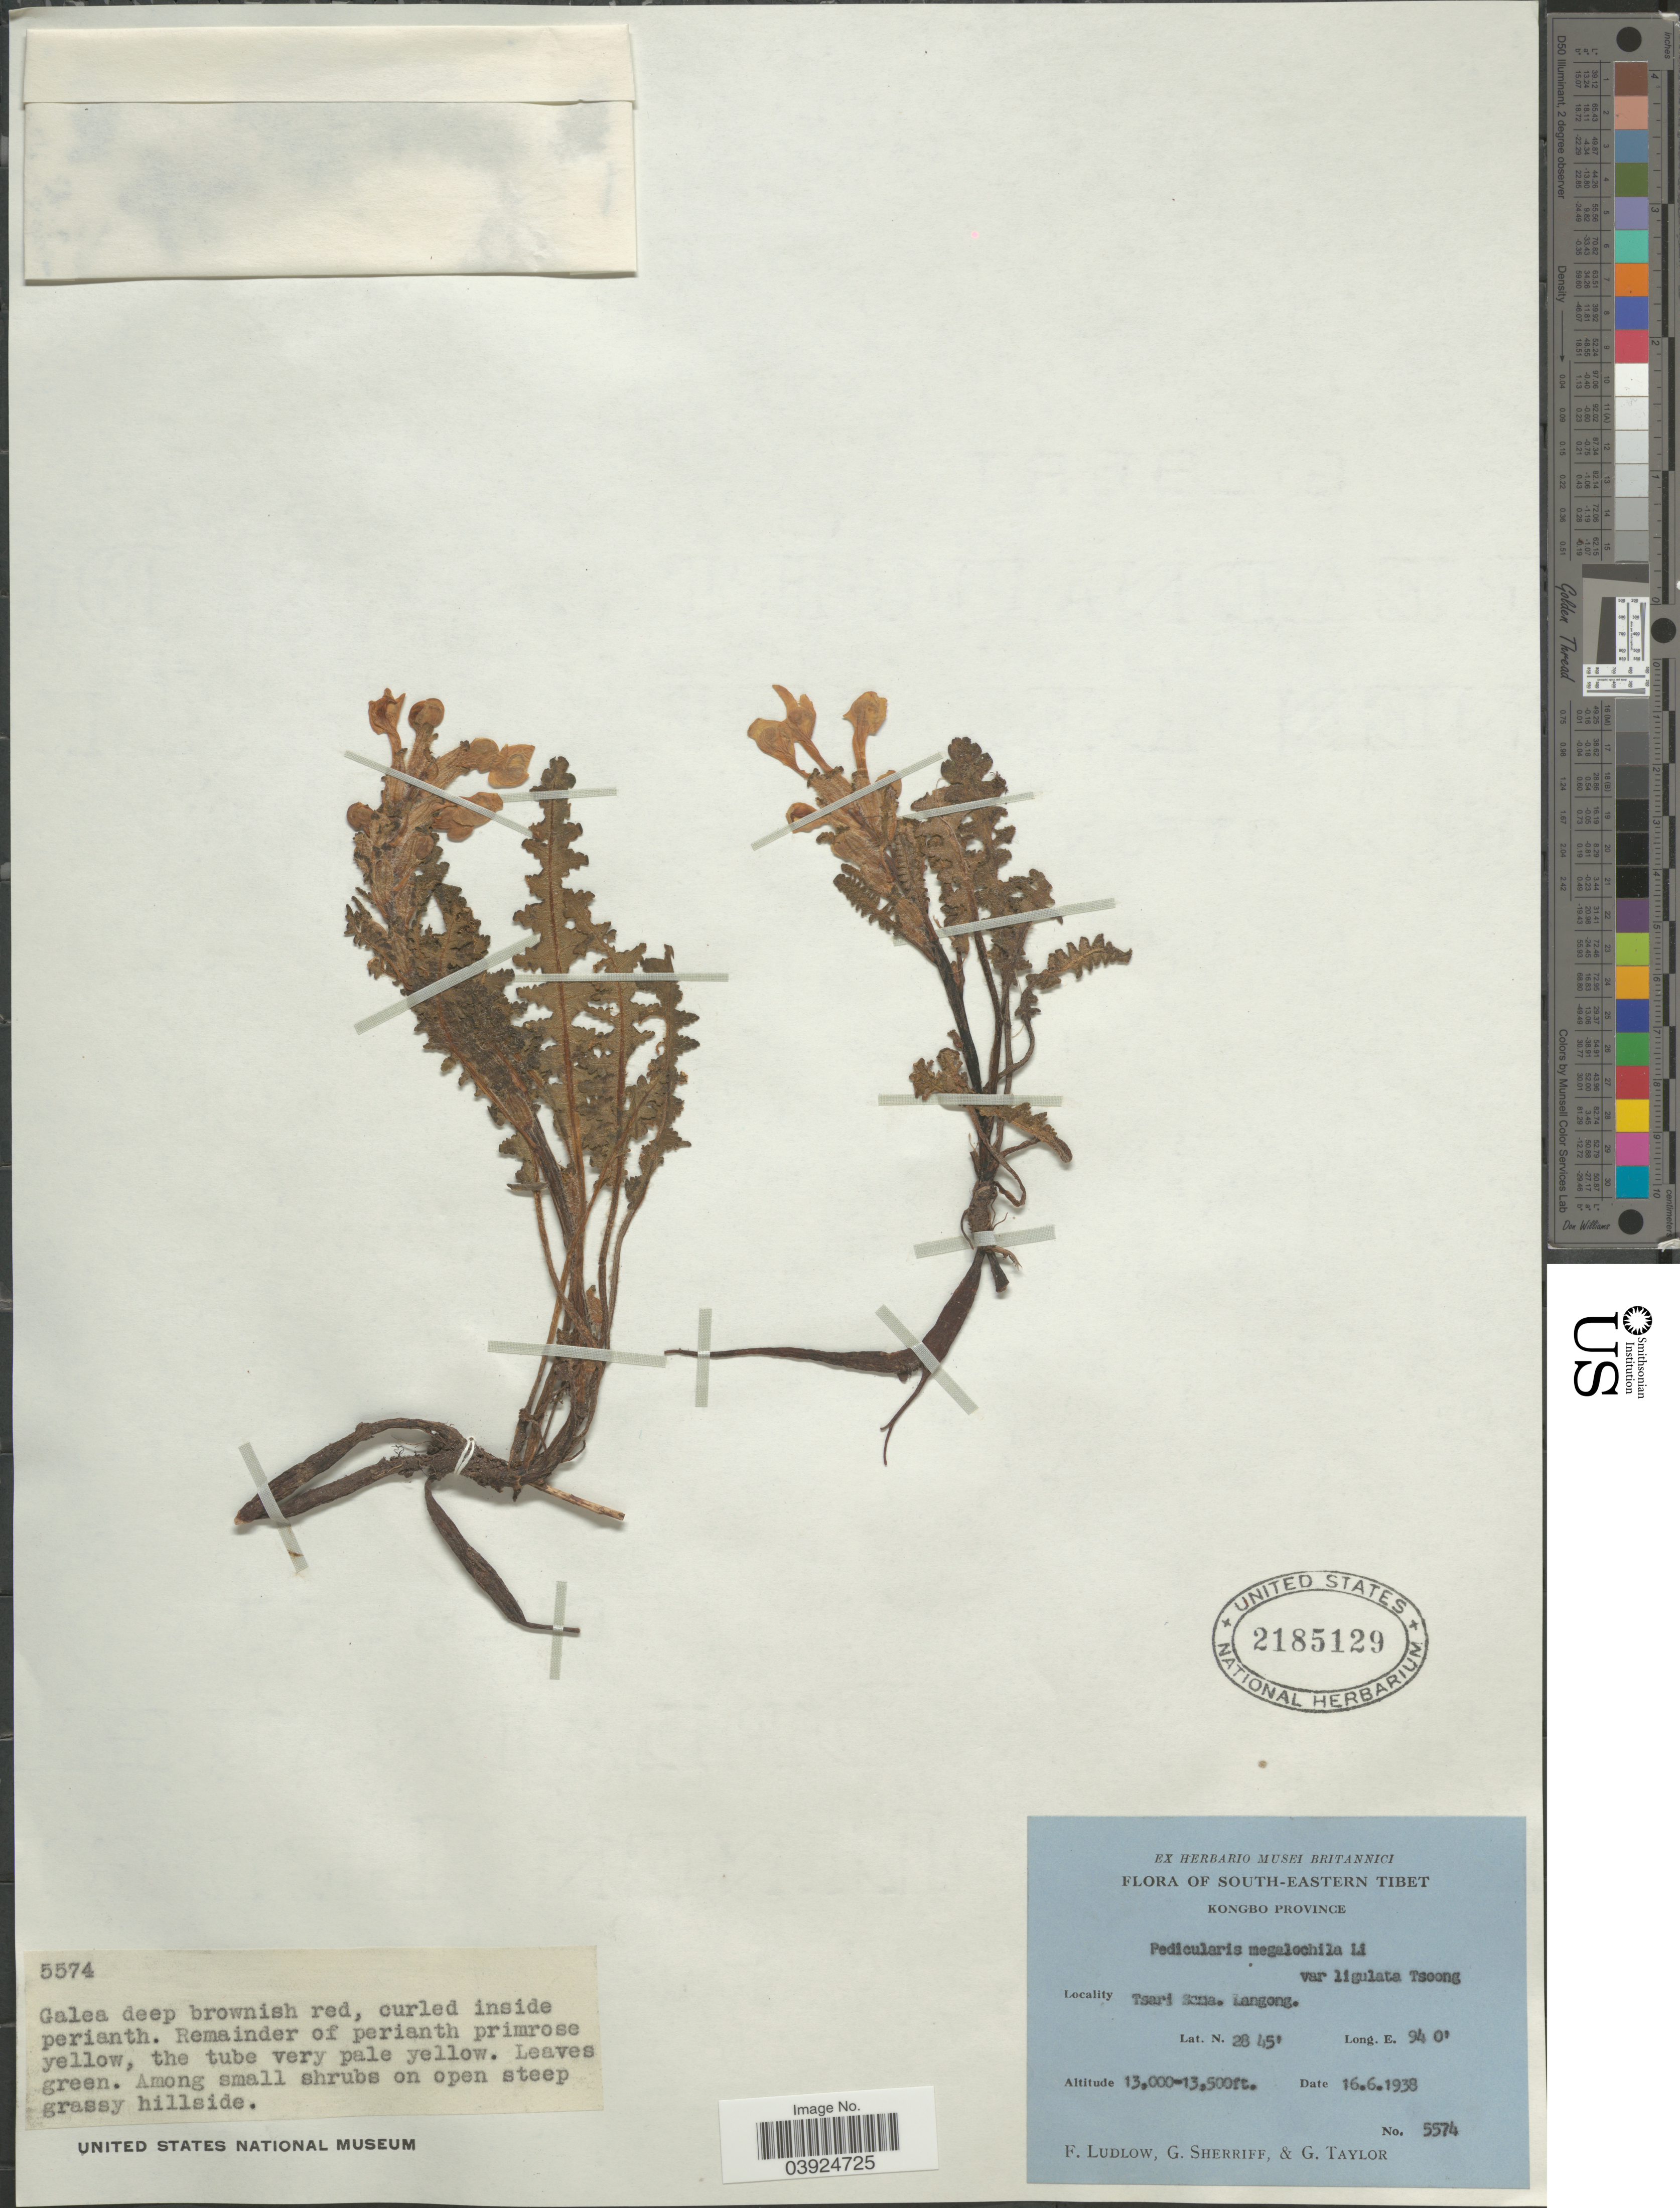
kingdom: Plantae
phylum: Tracheophyta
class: Magnoliopsida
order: Lamiales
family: Orobanchaceae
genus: Pedicularis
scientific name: Pedicularis megalochila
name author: H.L. Li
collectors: F. Ludlow, G. Sherriff & G. Taylor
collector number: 5574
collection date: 1938-06-16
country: China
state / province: Xizang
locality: South-Eastern Tibet. Kongbo Province. Tsari Sena. Langong.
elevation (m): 3962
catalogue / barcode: US 2185129